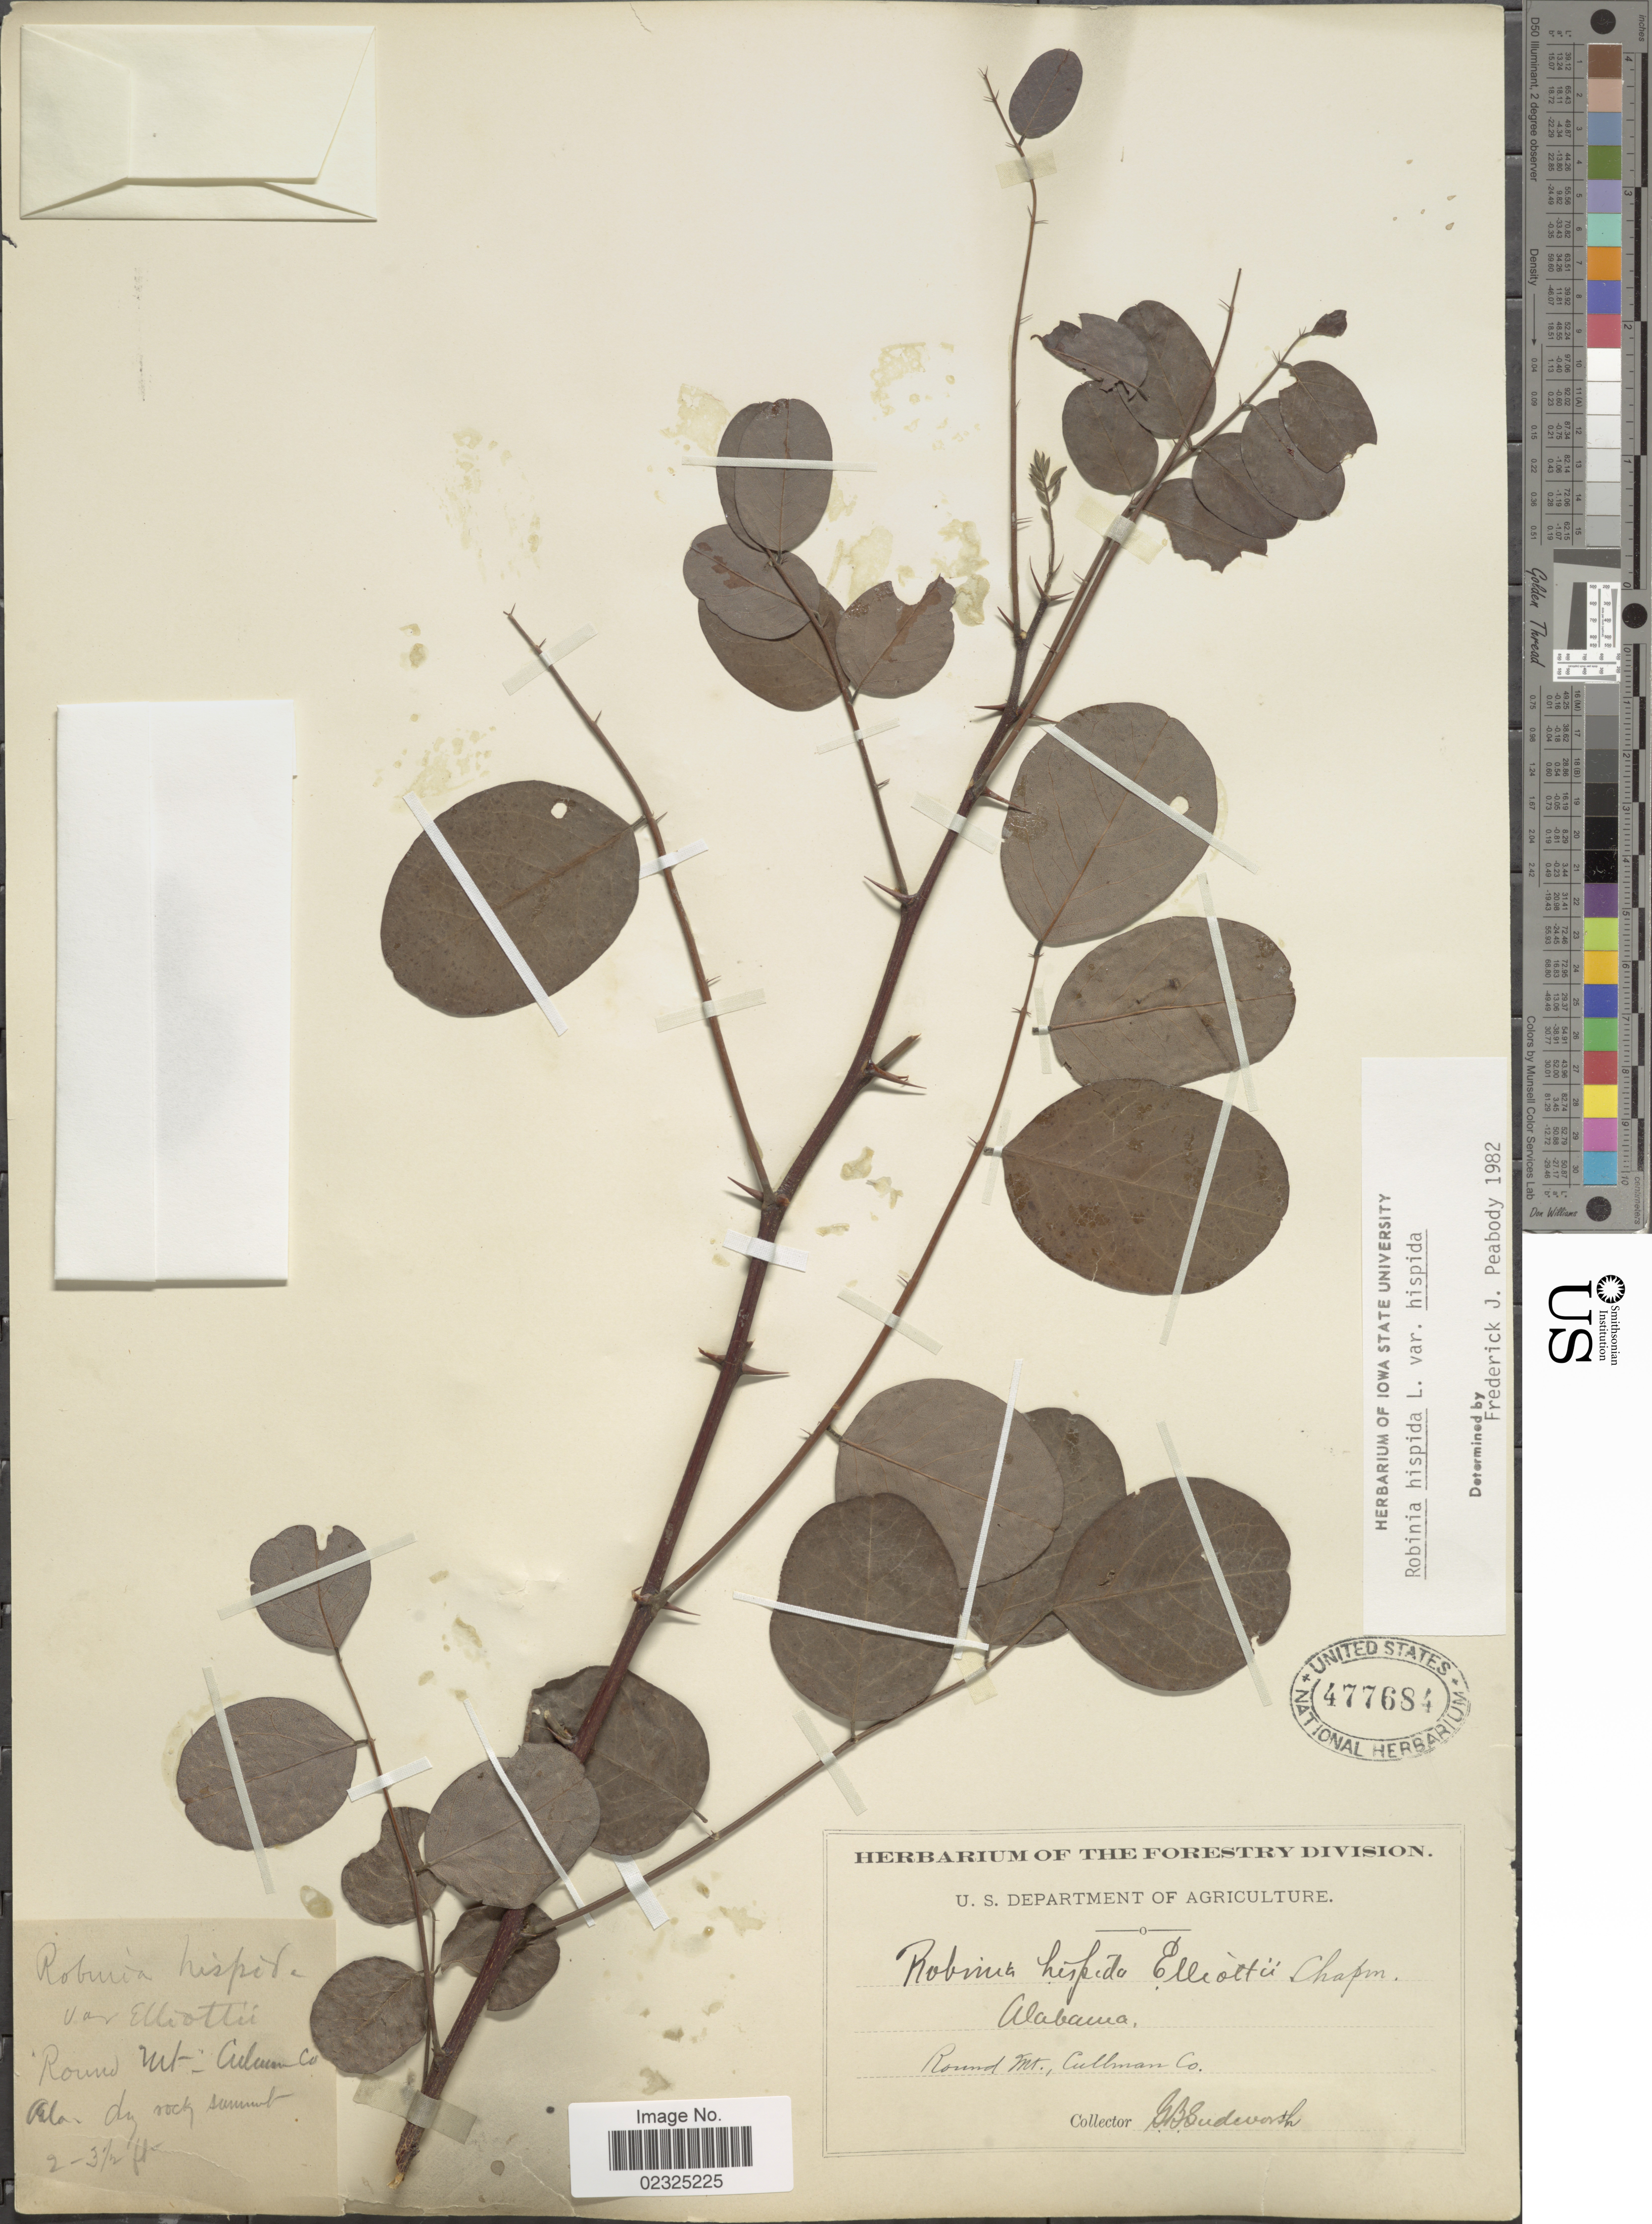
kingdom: Plantae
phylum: Tracheophyta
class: Magnoliopsida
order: Fabales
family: Fabaceae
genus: Robinia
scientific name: Robinia hispida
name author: L.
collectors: G. B. Sudworth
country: United States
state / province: Alabama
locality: Round Mt. Cullman Co.. along dry rocky summit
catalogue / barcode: US 477684